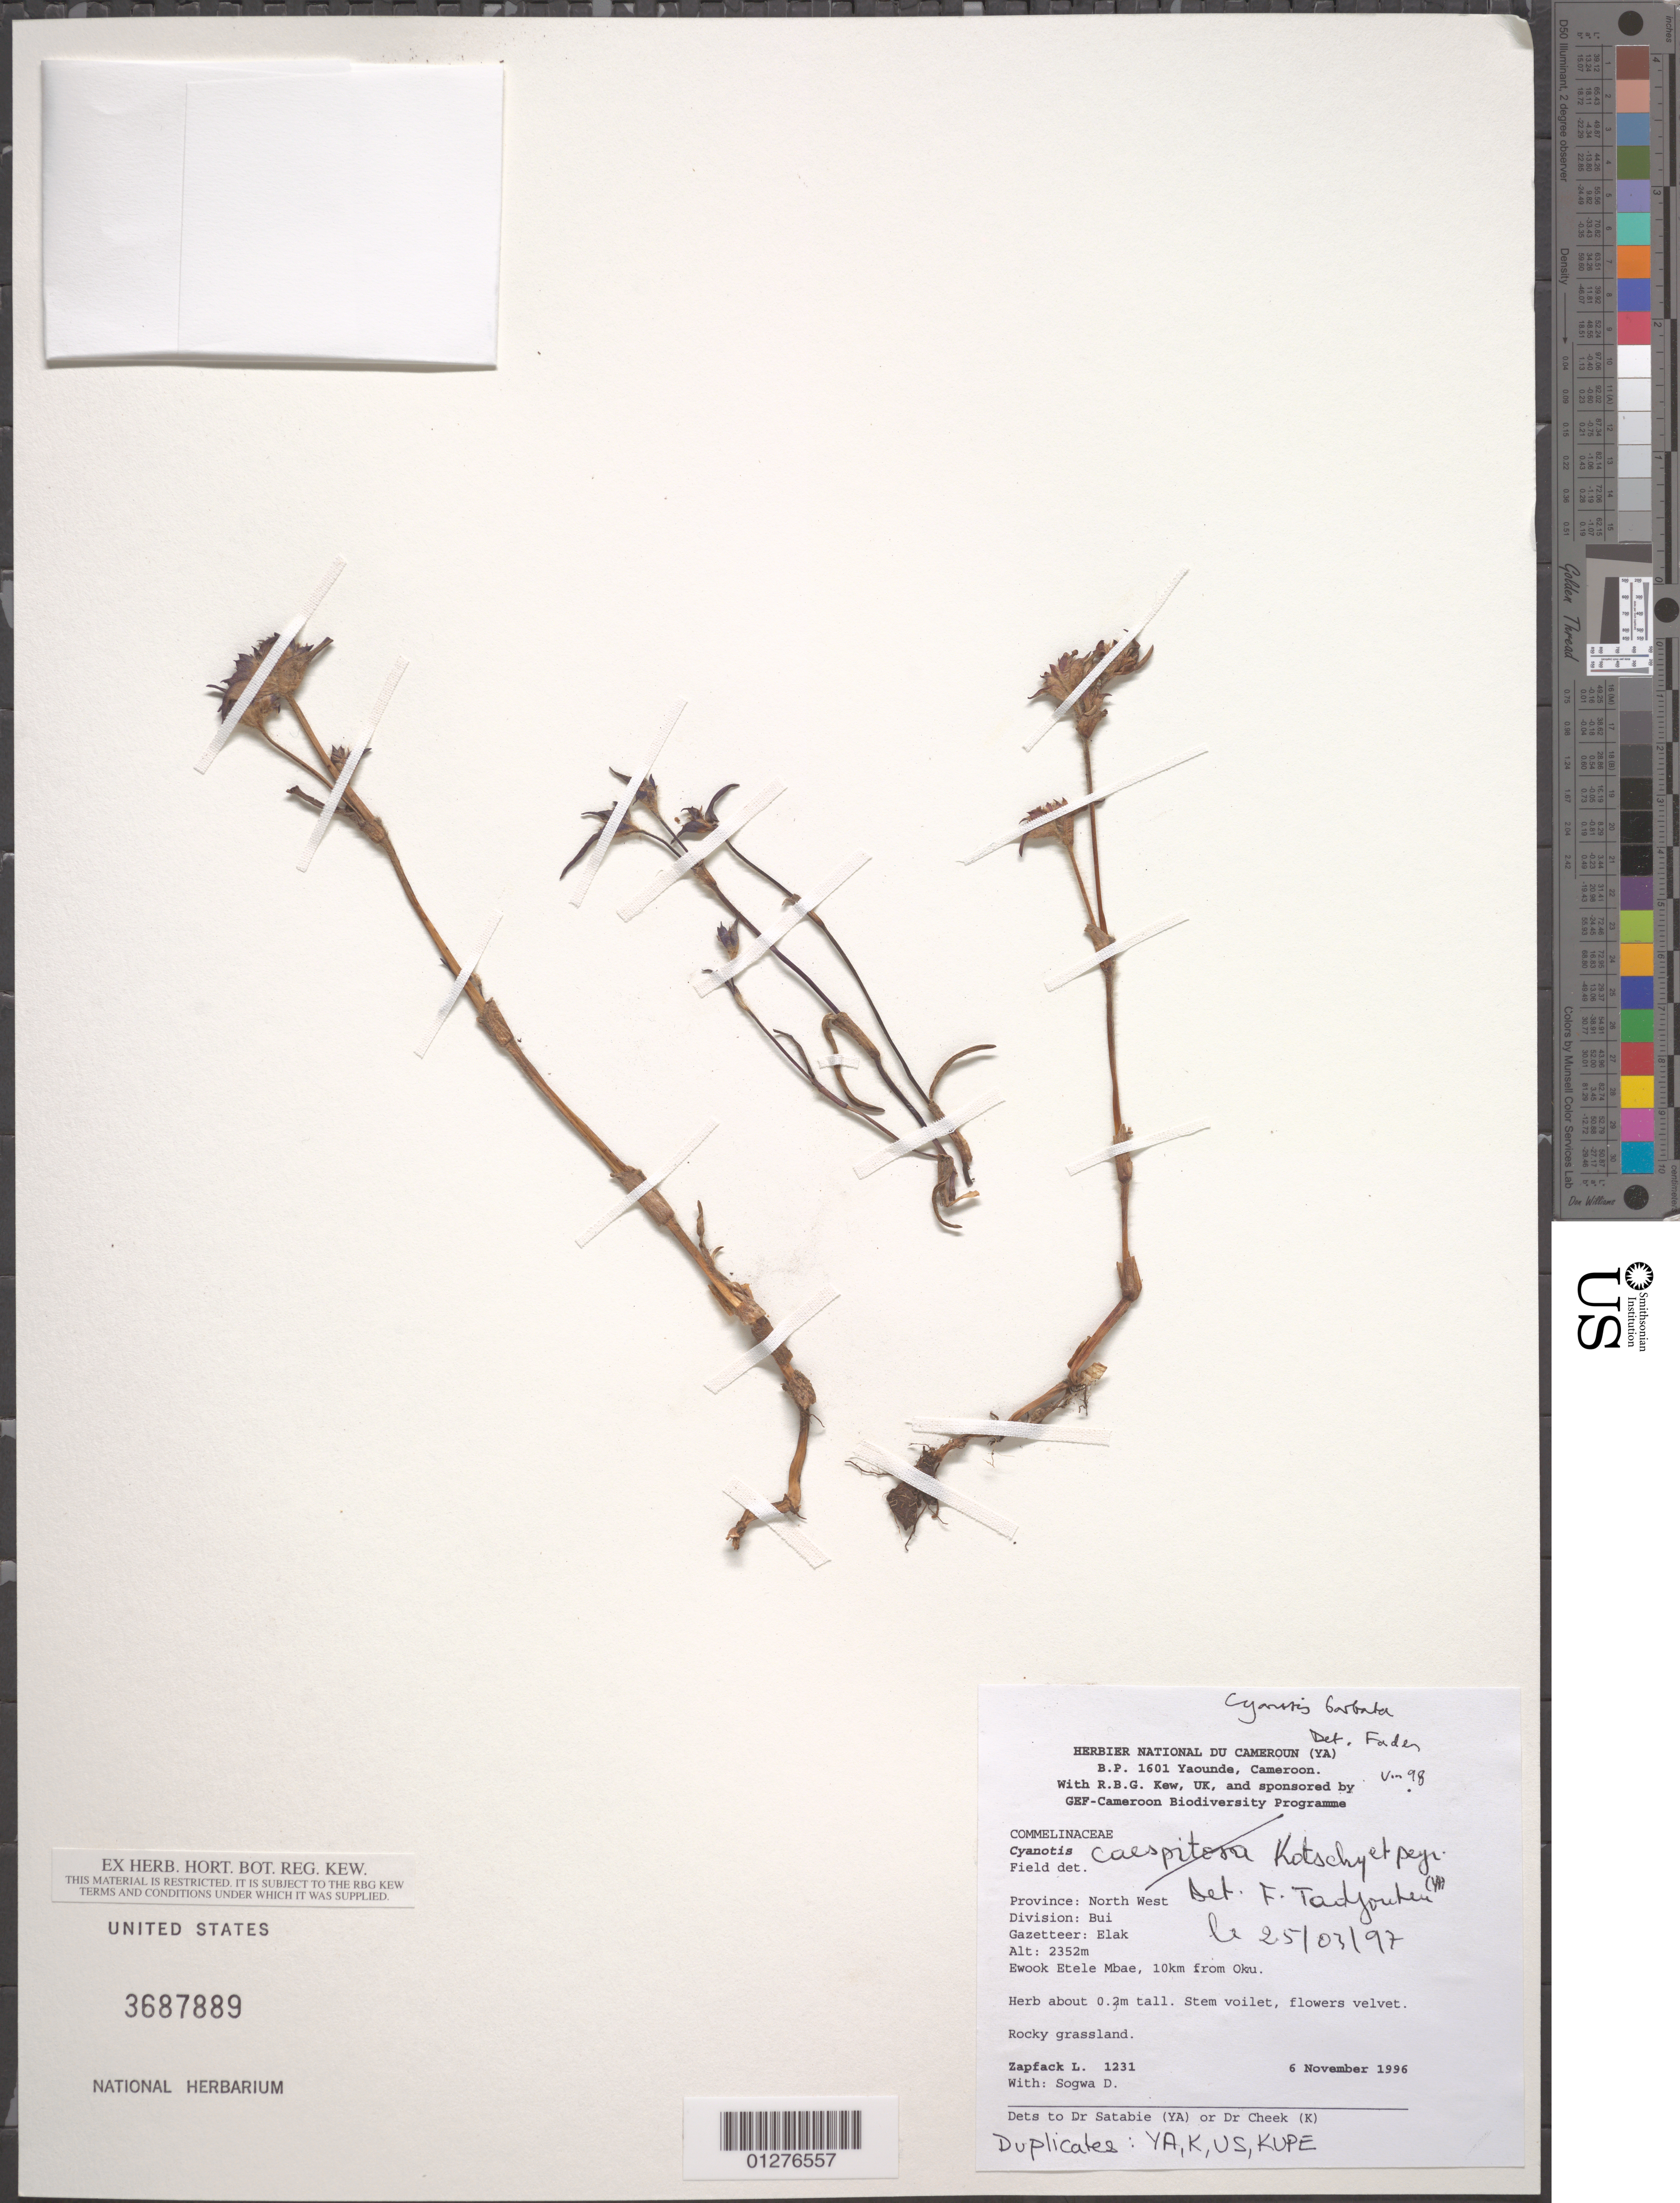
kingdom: Plantae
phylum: Tracheophyta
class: Liliopsida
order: Commelinales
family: Commelinaceae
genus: Cyanotis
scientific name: Cyanotis barbata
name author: D. Don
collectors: L. Zapfack & D. Sogwa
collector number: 1231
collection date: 1996-11-06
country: Cameroon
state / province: Nord-ouest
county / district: Bui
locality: Gazetteer: Elak. Ewook Etele Mbae, 10 km from Oku.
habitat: Rocky grassland.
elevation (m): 2352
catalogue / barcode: US 3687889